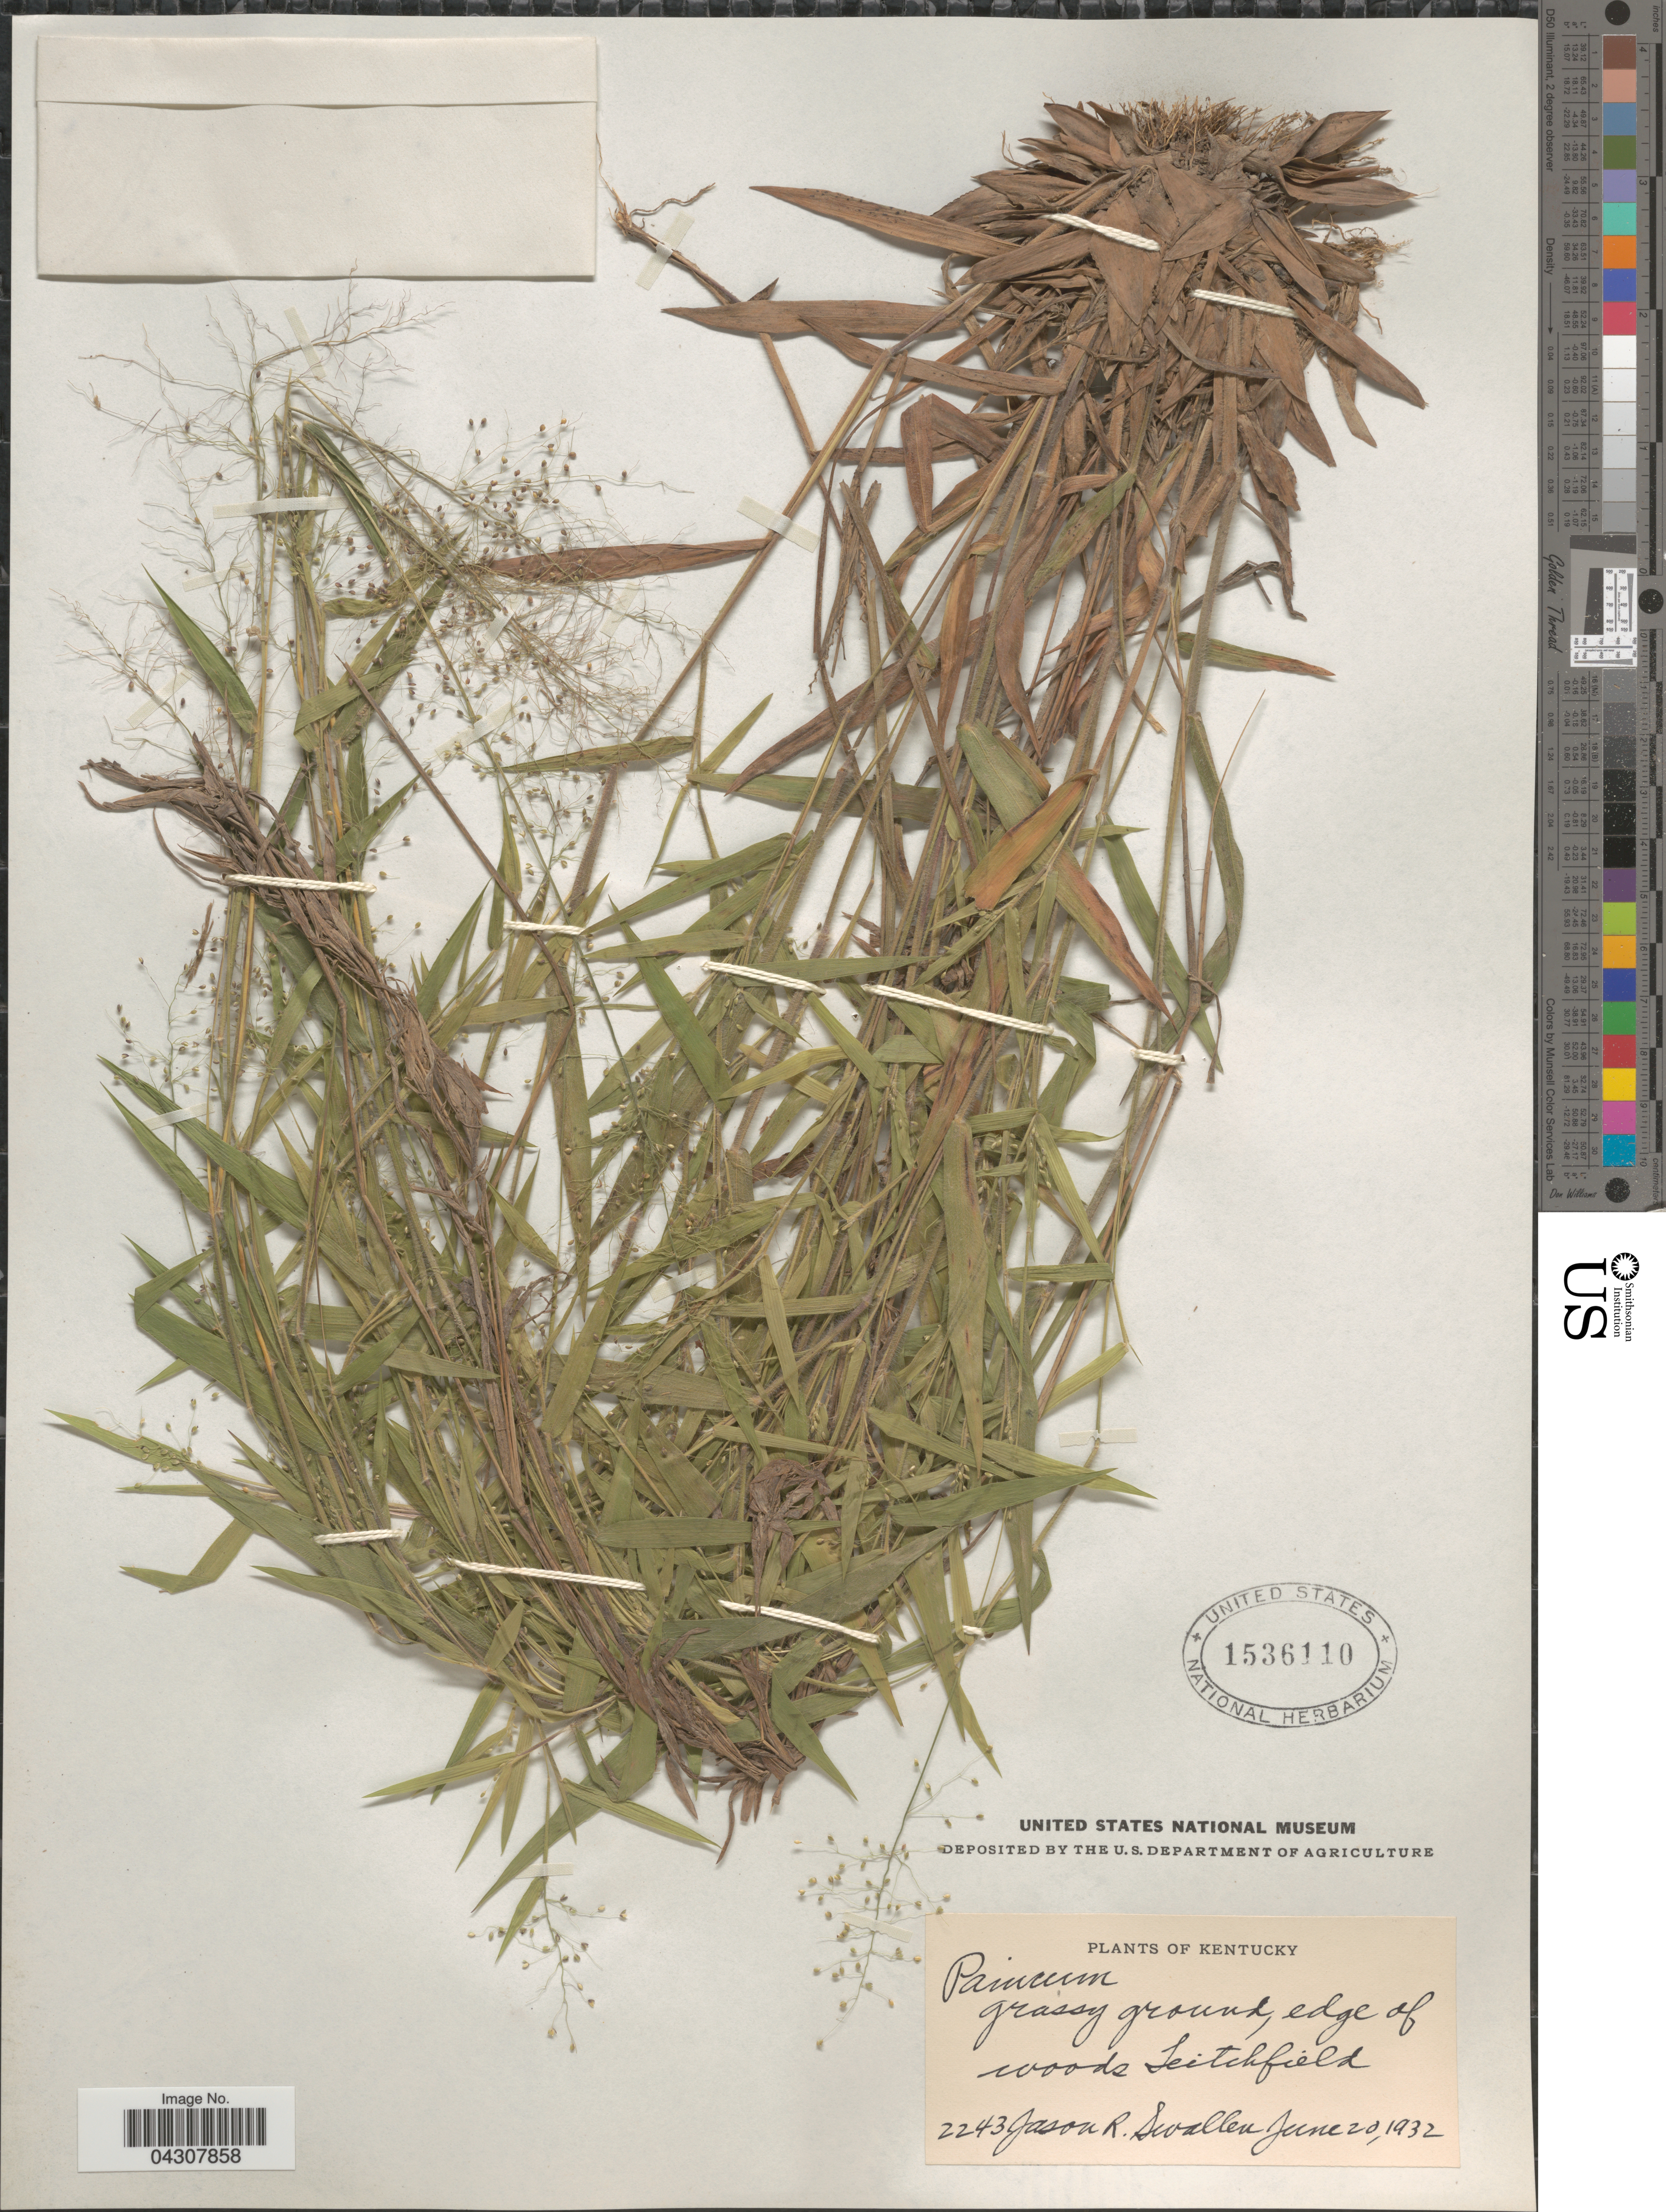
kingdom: Plantae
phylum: Tracheophyta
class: Liliopsida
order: Poales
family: Poaceae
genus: Dichanthelium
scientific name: Dichanthelium acuminatum var. acuminatum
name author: (Sw.) Gould & C.A. Clark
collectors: J. R. Swallen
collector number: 2243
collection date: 1932-06-20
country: United States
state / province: Kentucky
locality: Grassy ground, edge of woods Leitchfield.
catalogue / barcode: US 1536110